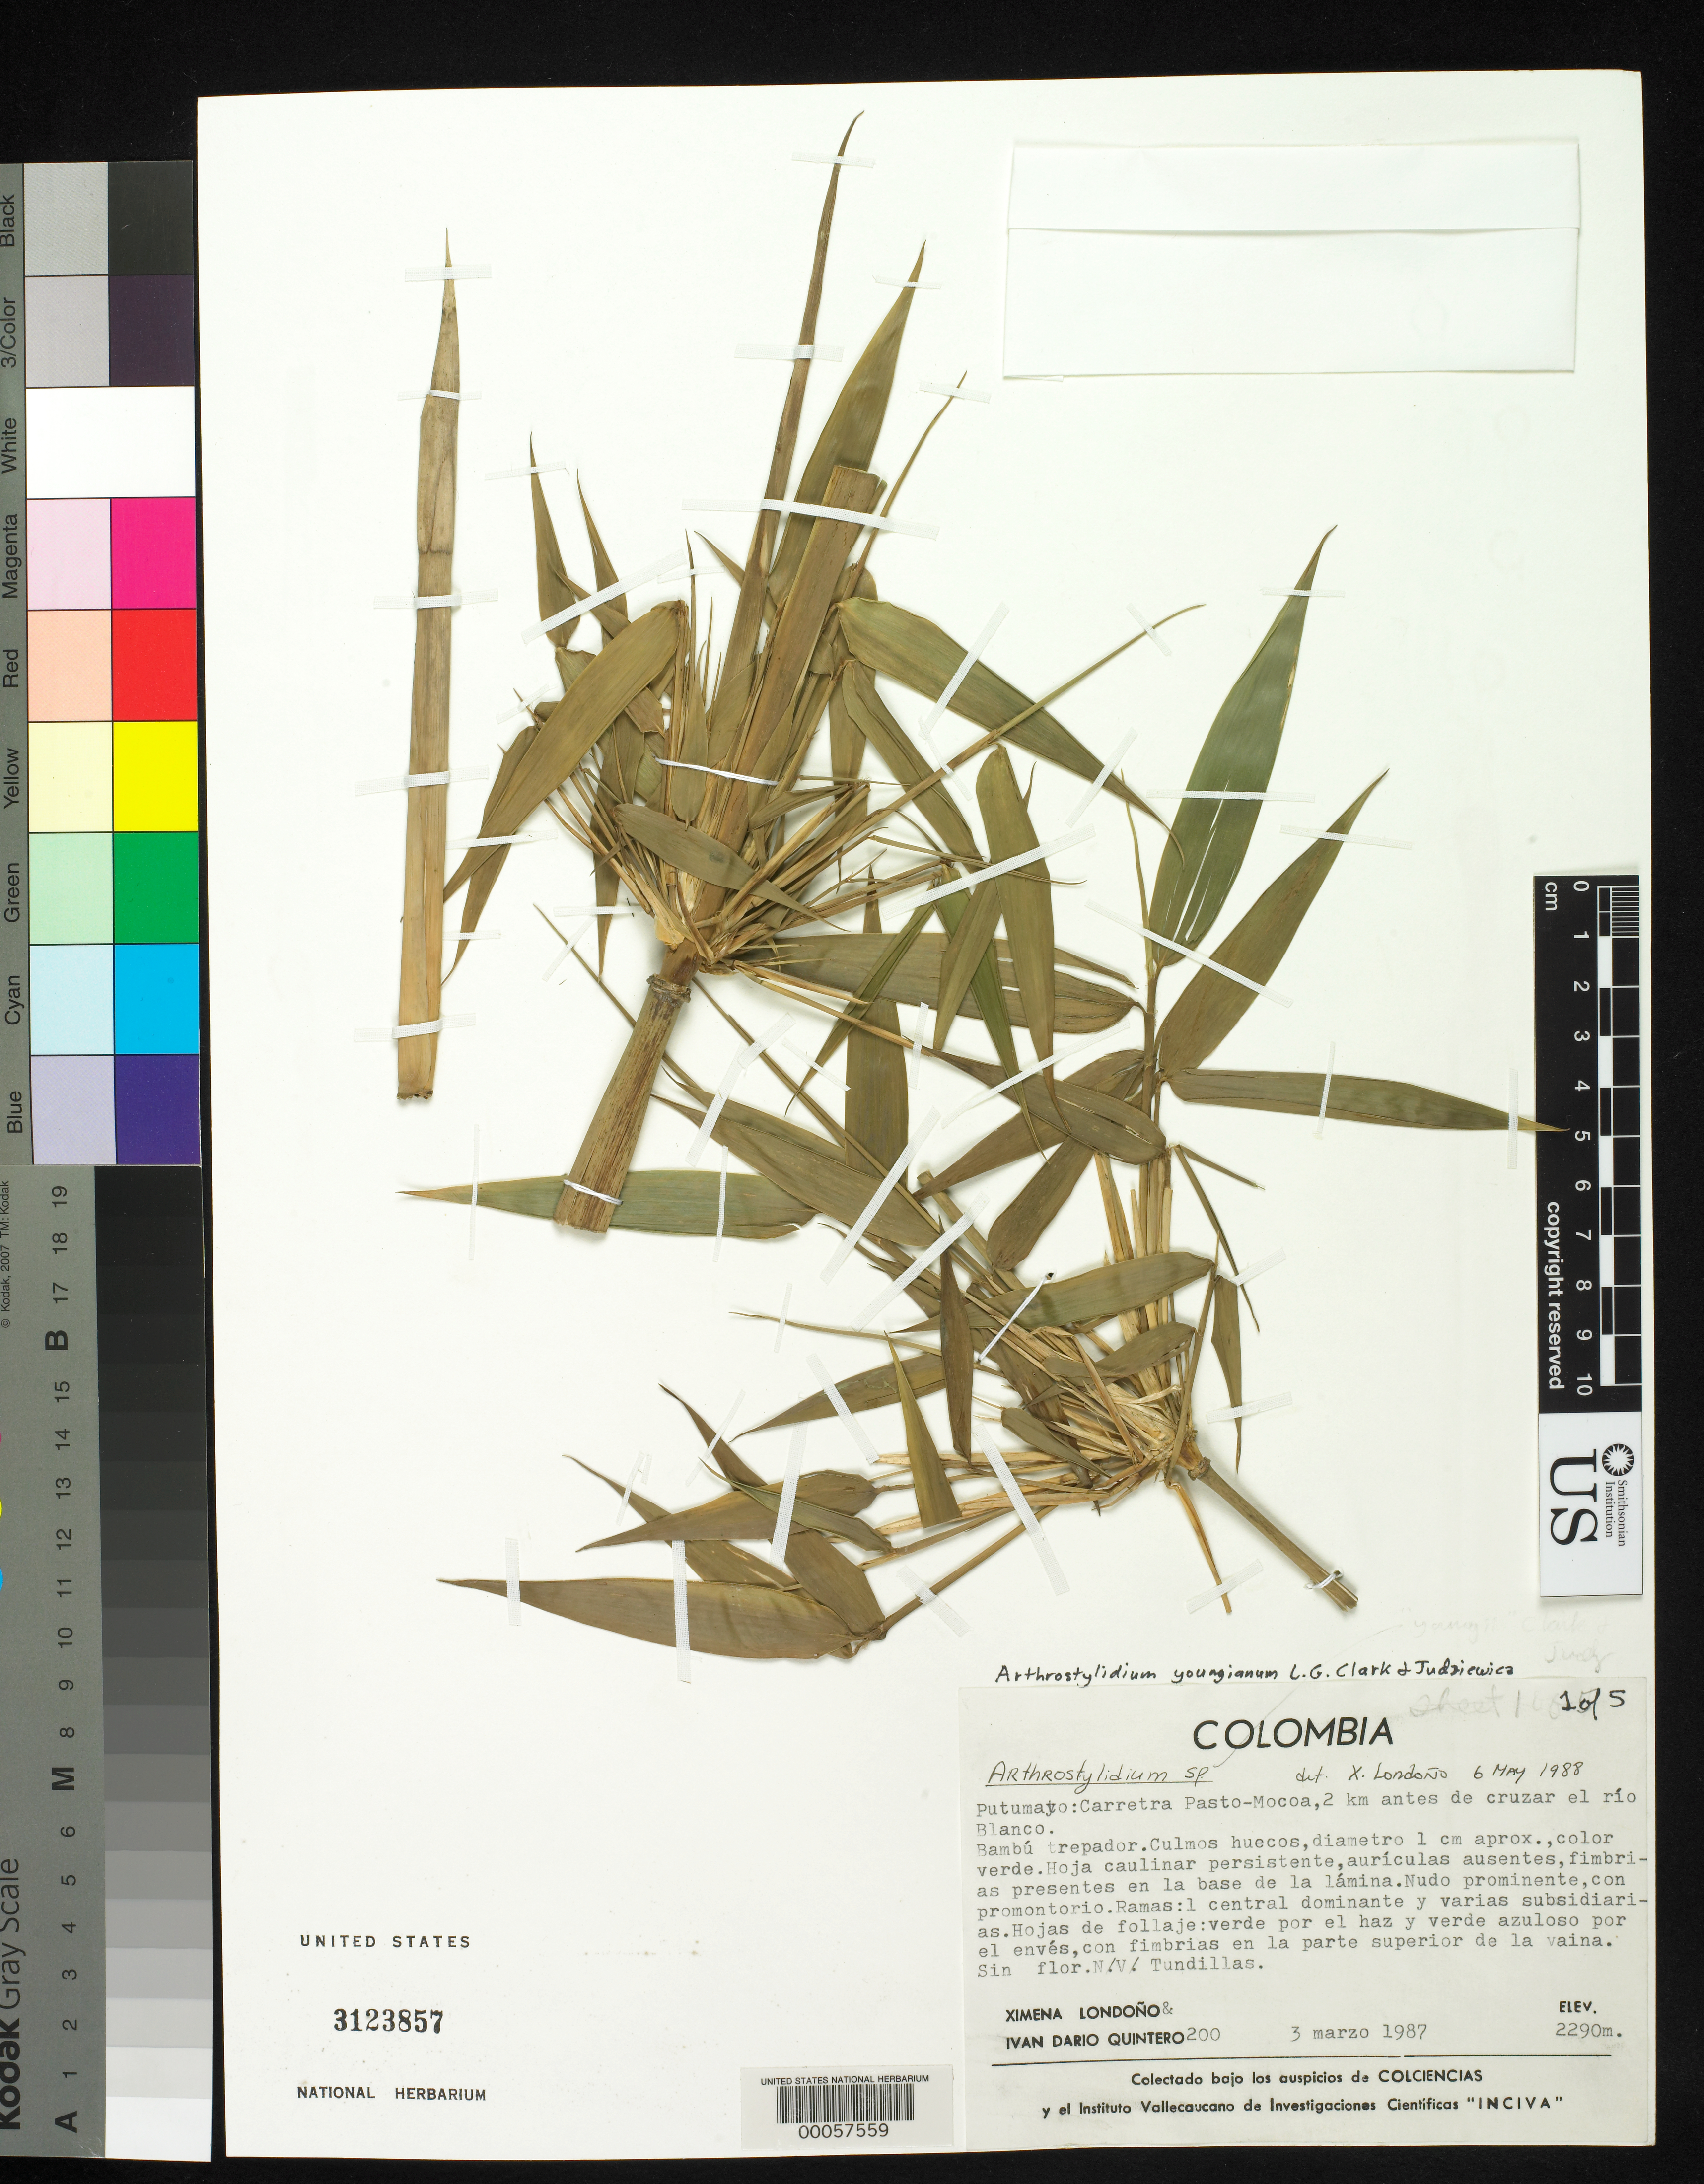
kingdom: Plantae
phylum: Tracheophyta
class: Liliopsida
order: Poales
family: Poaceae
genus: Arthrostylidium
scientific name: Arthrostylidium youngianum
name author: L.G. Clark & Judz.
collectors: X. Londoño & I. Quintero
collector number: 200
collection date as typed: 03 Mar 1987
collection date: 1987-03-03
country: Colombia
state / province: Putumayo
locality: Carretra Pasto-Mocoa, 2 km before the Rio Blanco Crossing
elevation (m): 2290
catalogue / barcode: US 3123857